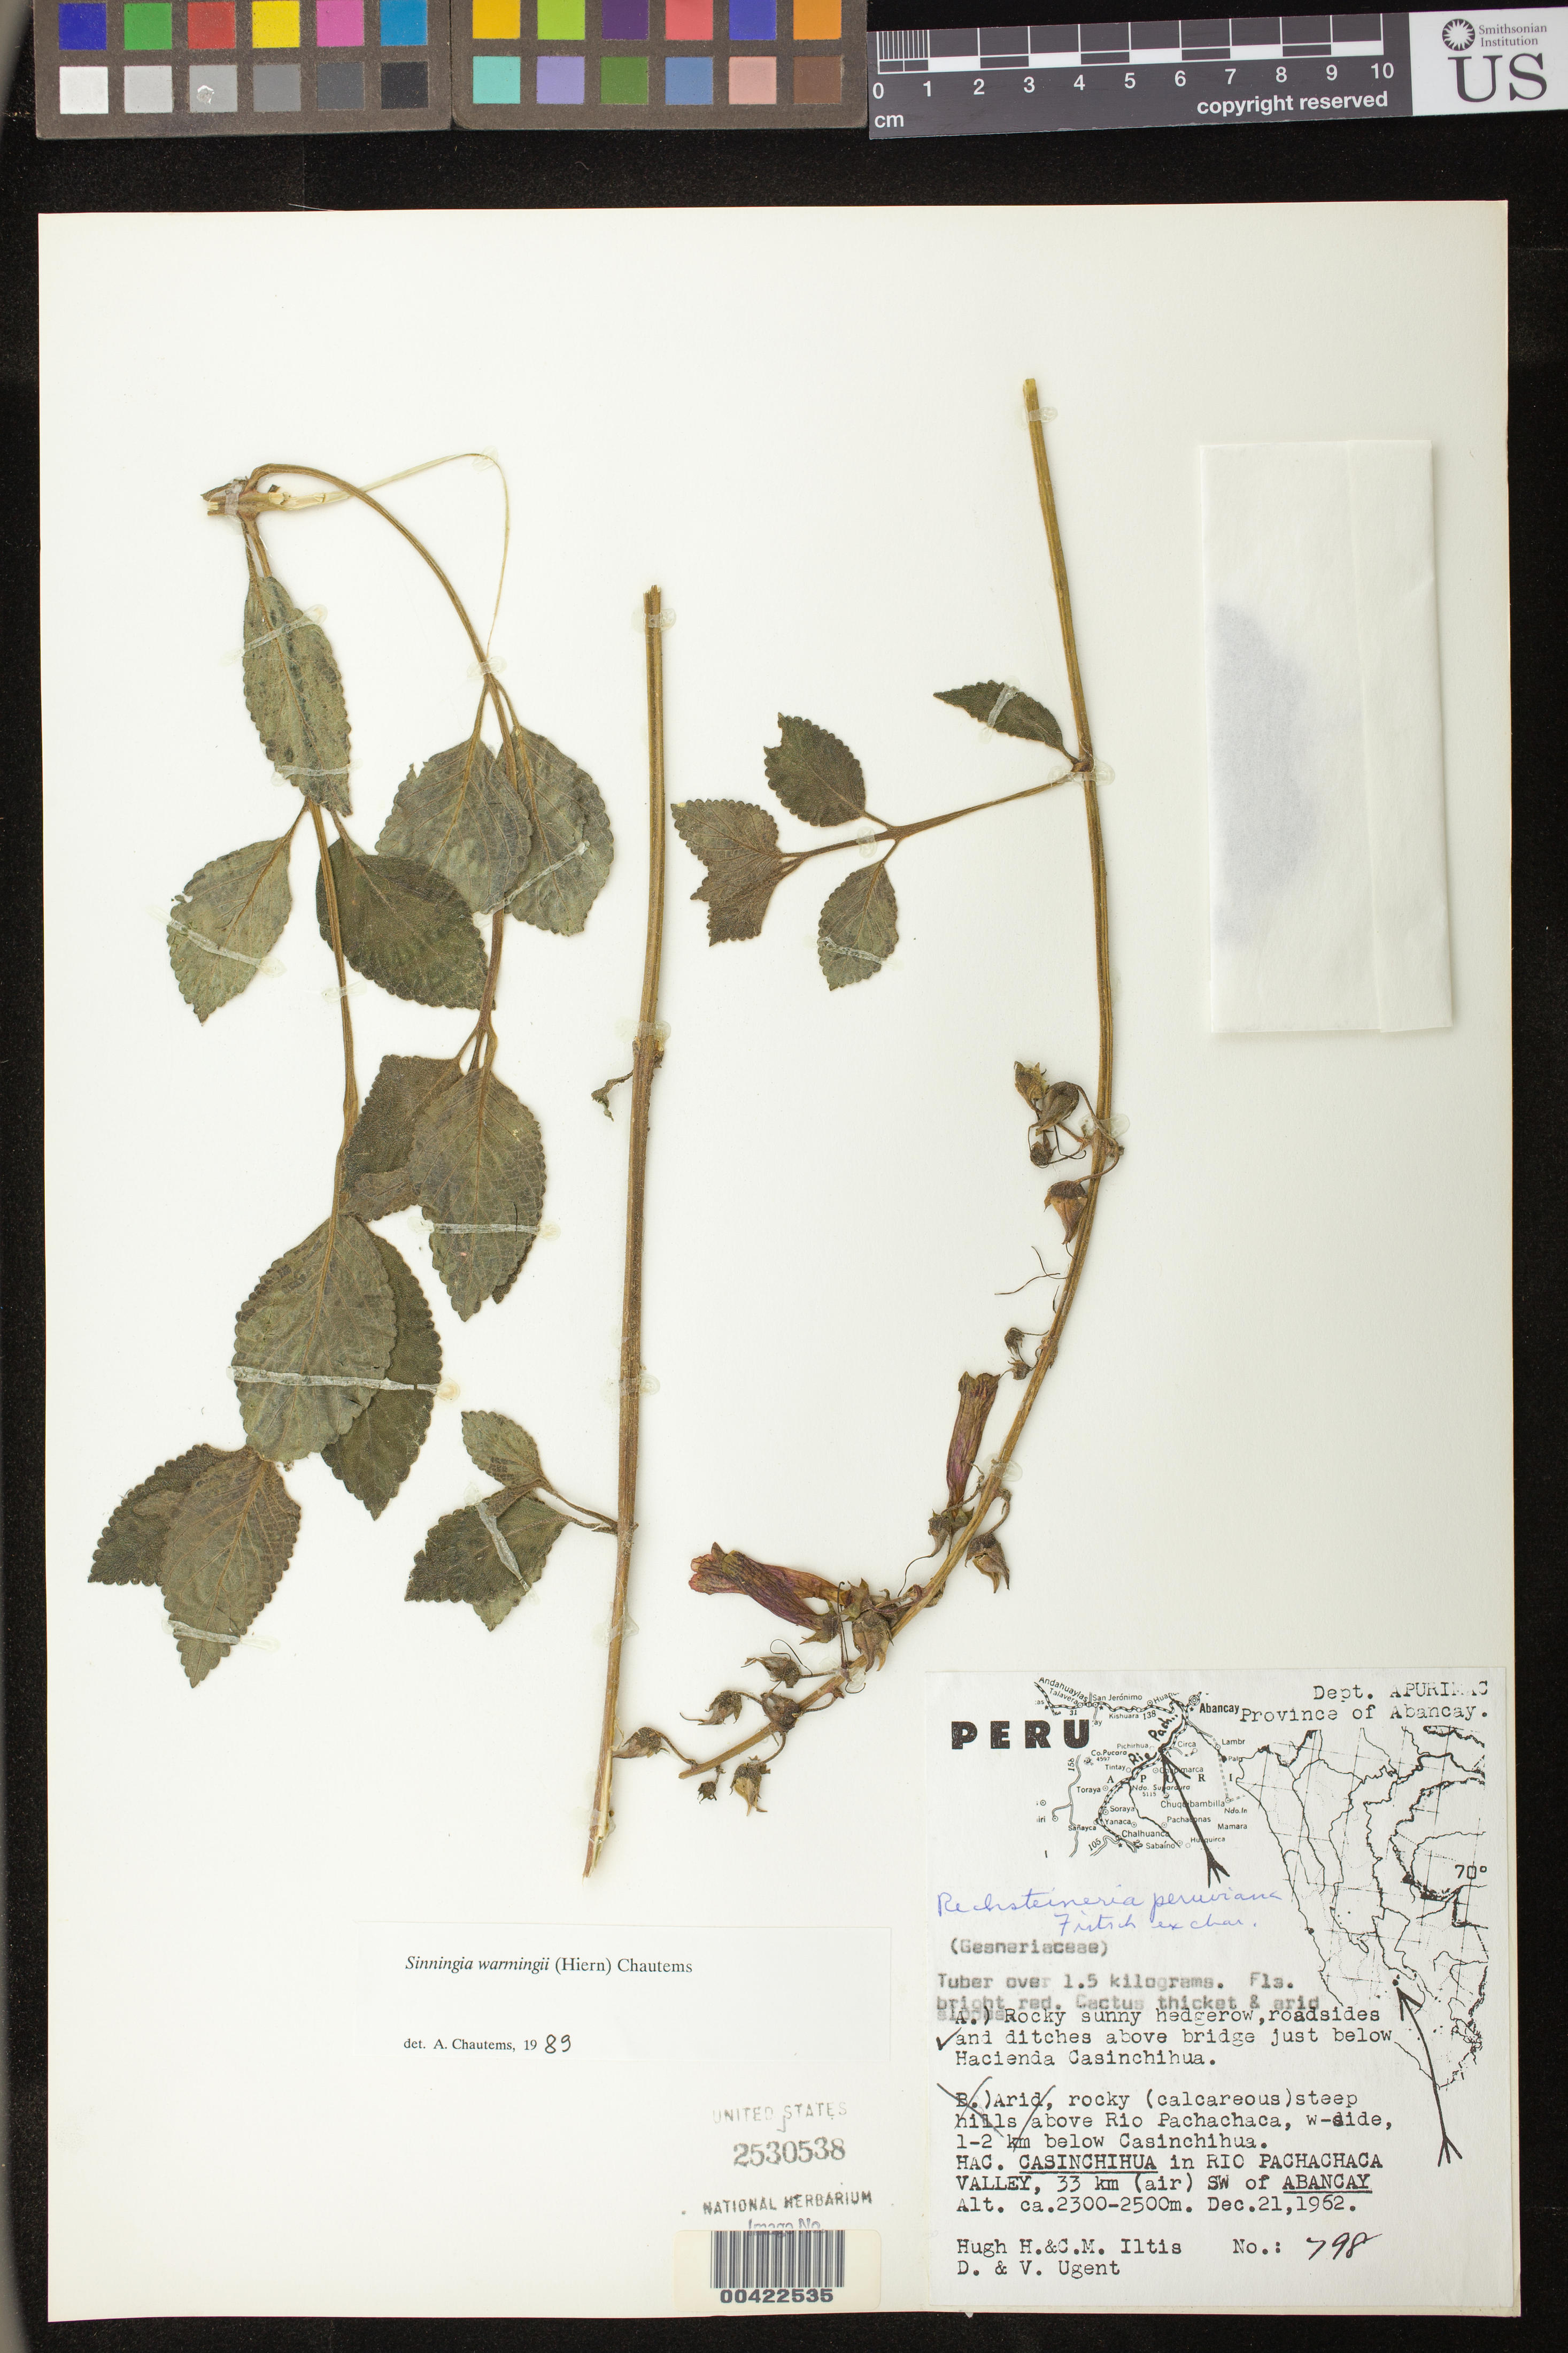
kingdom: Plantae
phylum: Tracheophyta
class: Magnoliopsida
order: Lamiales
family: Gesneriaceae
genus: Sinningia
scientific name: Sinningia warmingii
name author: (Hiern) Chautems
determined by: Skog, Laurence E.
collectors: H. H. Iltis, C. M Iltis, D. Ugent & V. Ugent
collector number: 798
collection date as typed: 21 Dec 1962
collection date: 1962-12-21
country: Peru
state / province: Apurímac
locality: Prov. Abancay, just below Casinchihua in Rio Pachachaca valley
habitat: Rocky, sunny hedgerow, roadsides and ditches; cactus thicket & arid slopes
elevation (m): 2300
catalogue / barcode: US 2530538